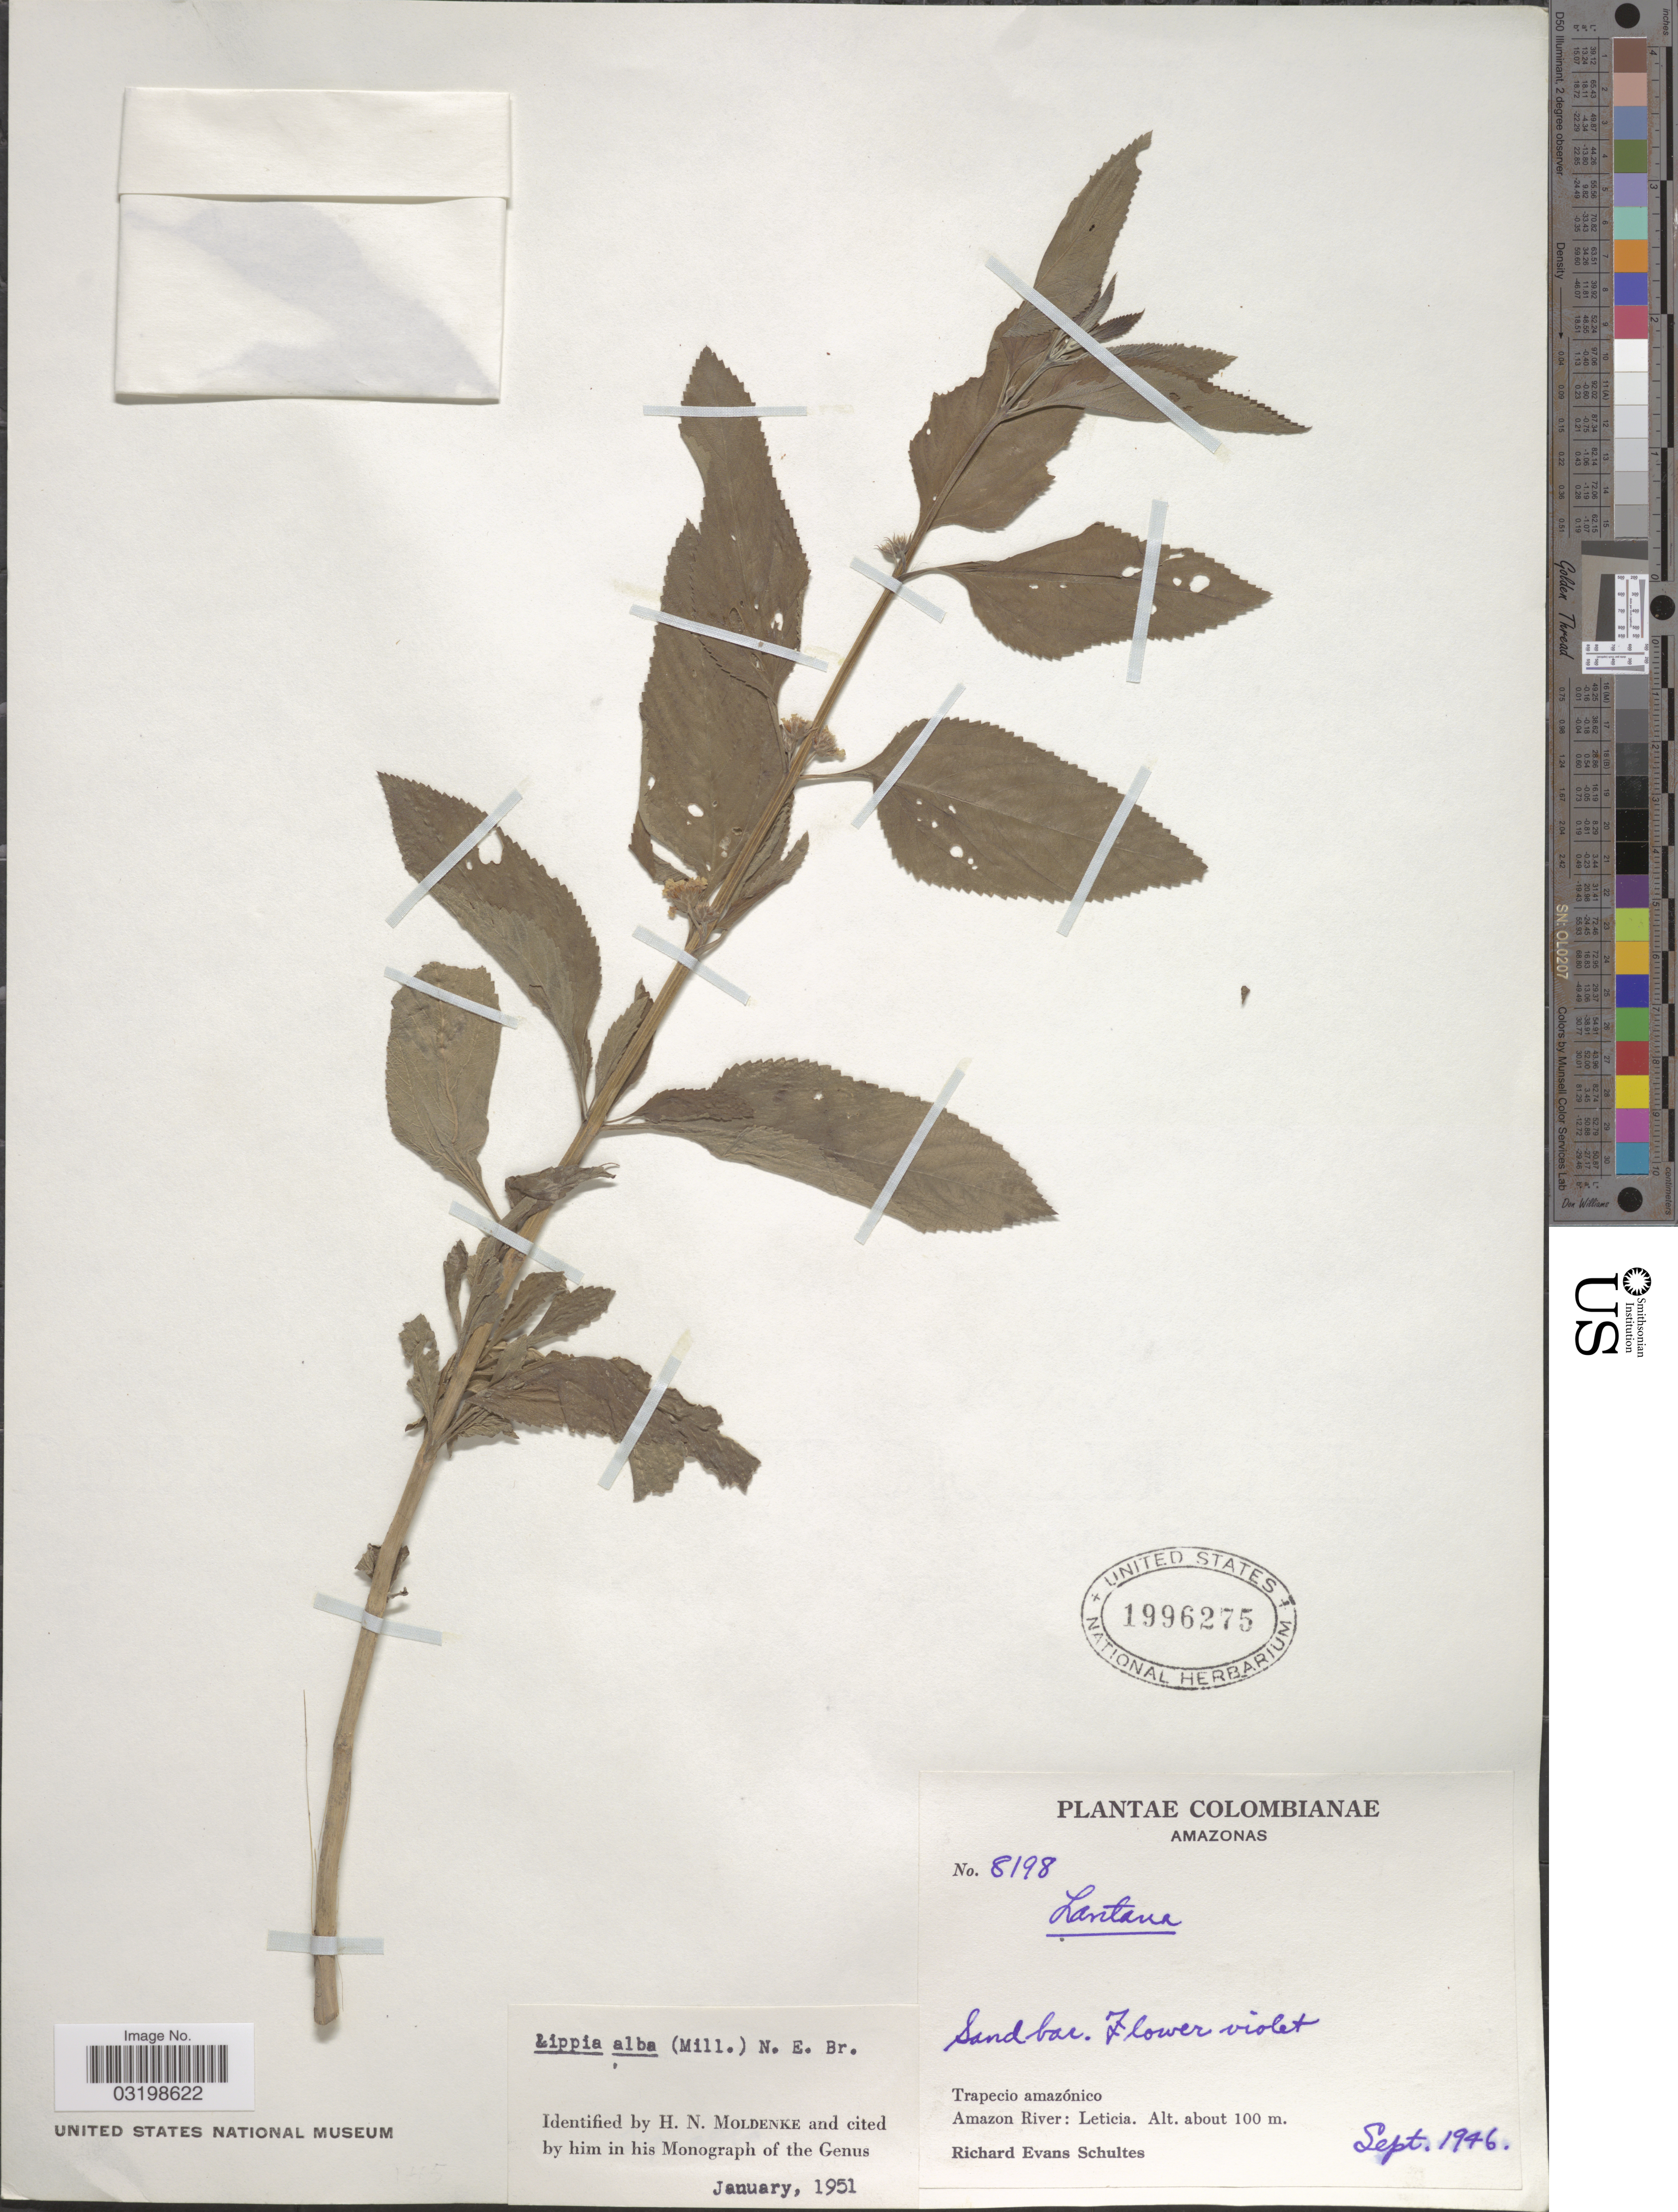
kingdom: Plantae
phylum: Tracheophyta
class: Magnoliopsida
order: Lamiales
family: Verbenaceae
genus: Lippia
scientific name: Lippia alba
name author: (Mill.) N.E. Br. ex Britton & P. Wilson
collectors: R. E. Schultes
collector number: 8198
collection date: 1946-09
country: Colombia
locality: Trapecio amazónico, Amazon River: Leticia.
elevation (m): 100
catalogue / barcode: US 1996275